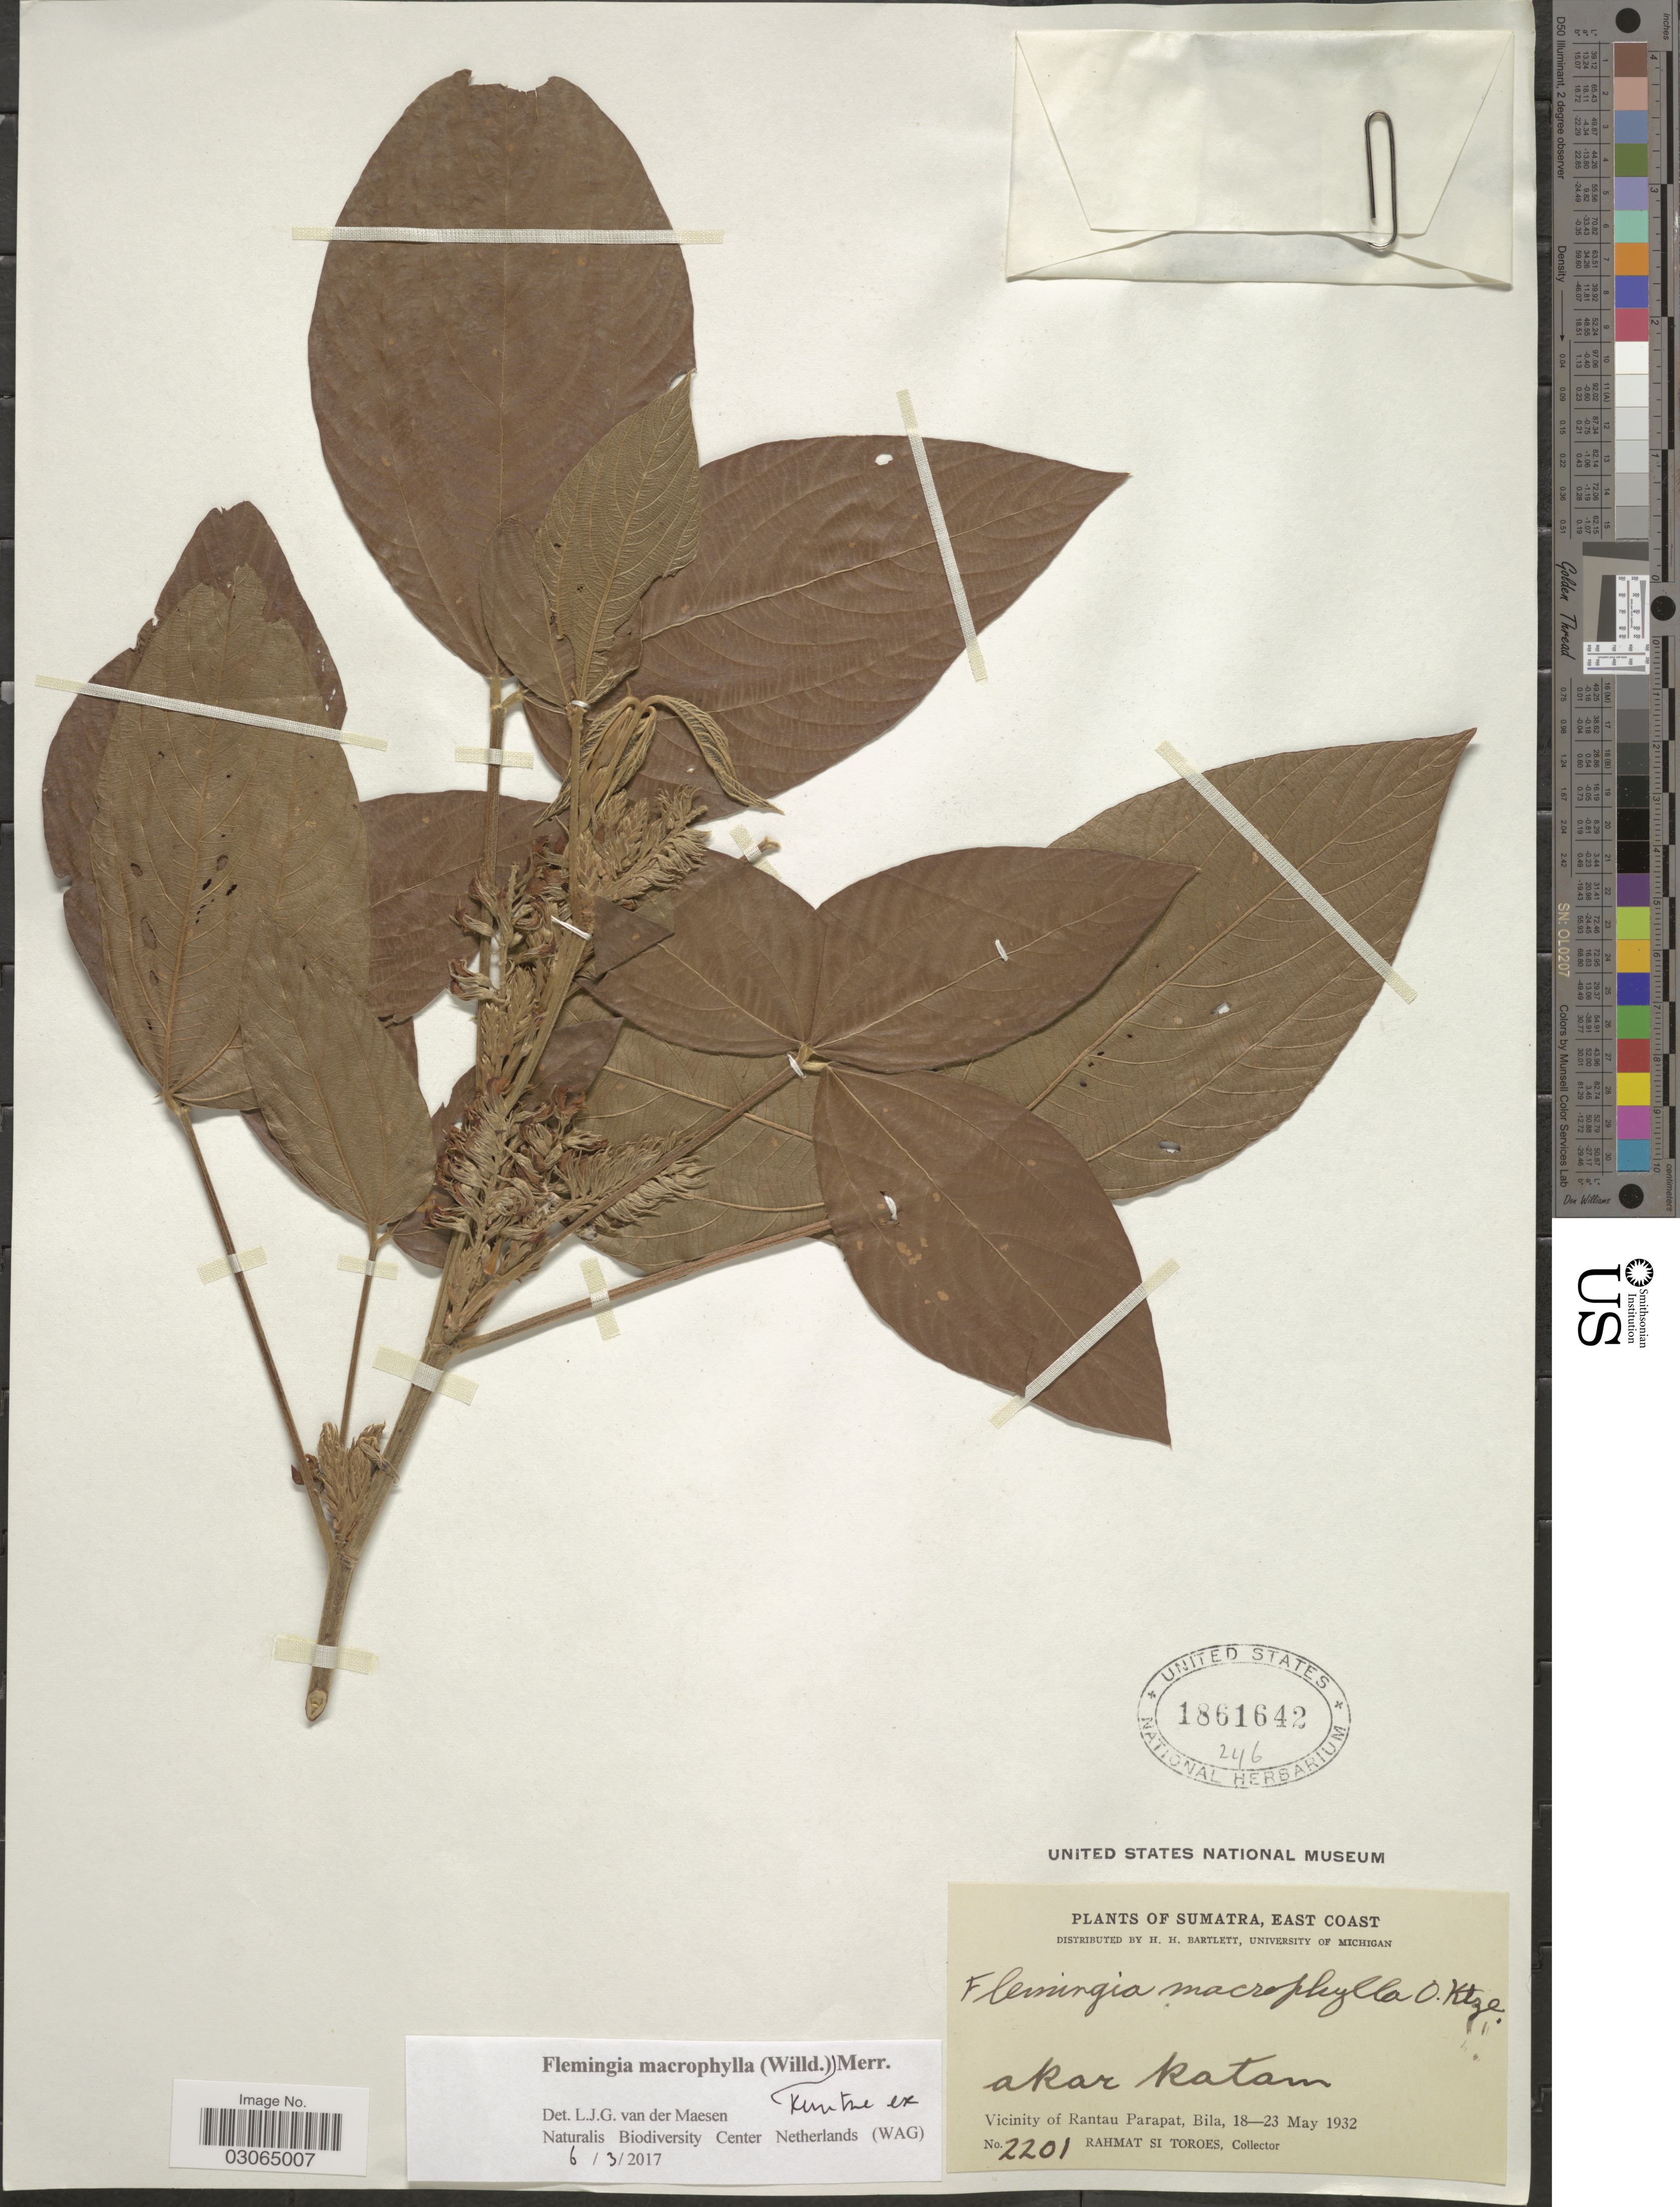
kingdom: Plantae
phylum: Tracheophyta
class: Magnoliopsida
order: Fabales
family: Fabaceae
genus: Flemingia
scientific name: Flemingia macrophylla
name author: (Willd.) Kuntze ex Merr.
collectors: Rahmat Si Boeea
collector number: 2201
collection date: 1932-05-18/1932-05-23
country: Indonesia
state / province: Sumatra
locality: East Coast. Vicinity of Rantau Parapat, Bila.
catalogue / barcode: US 1861642